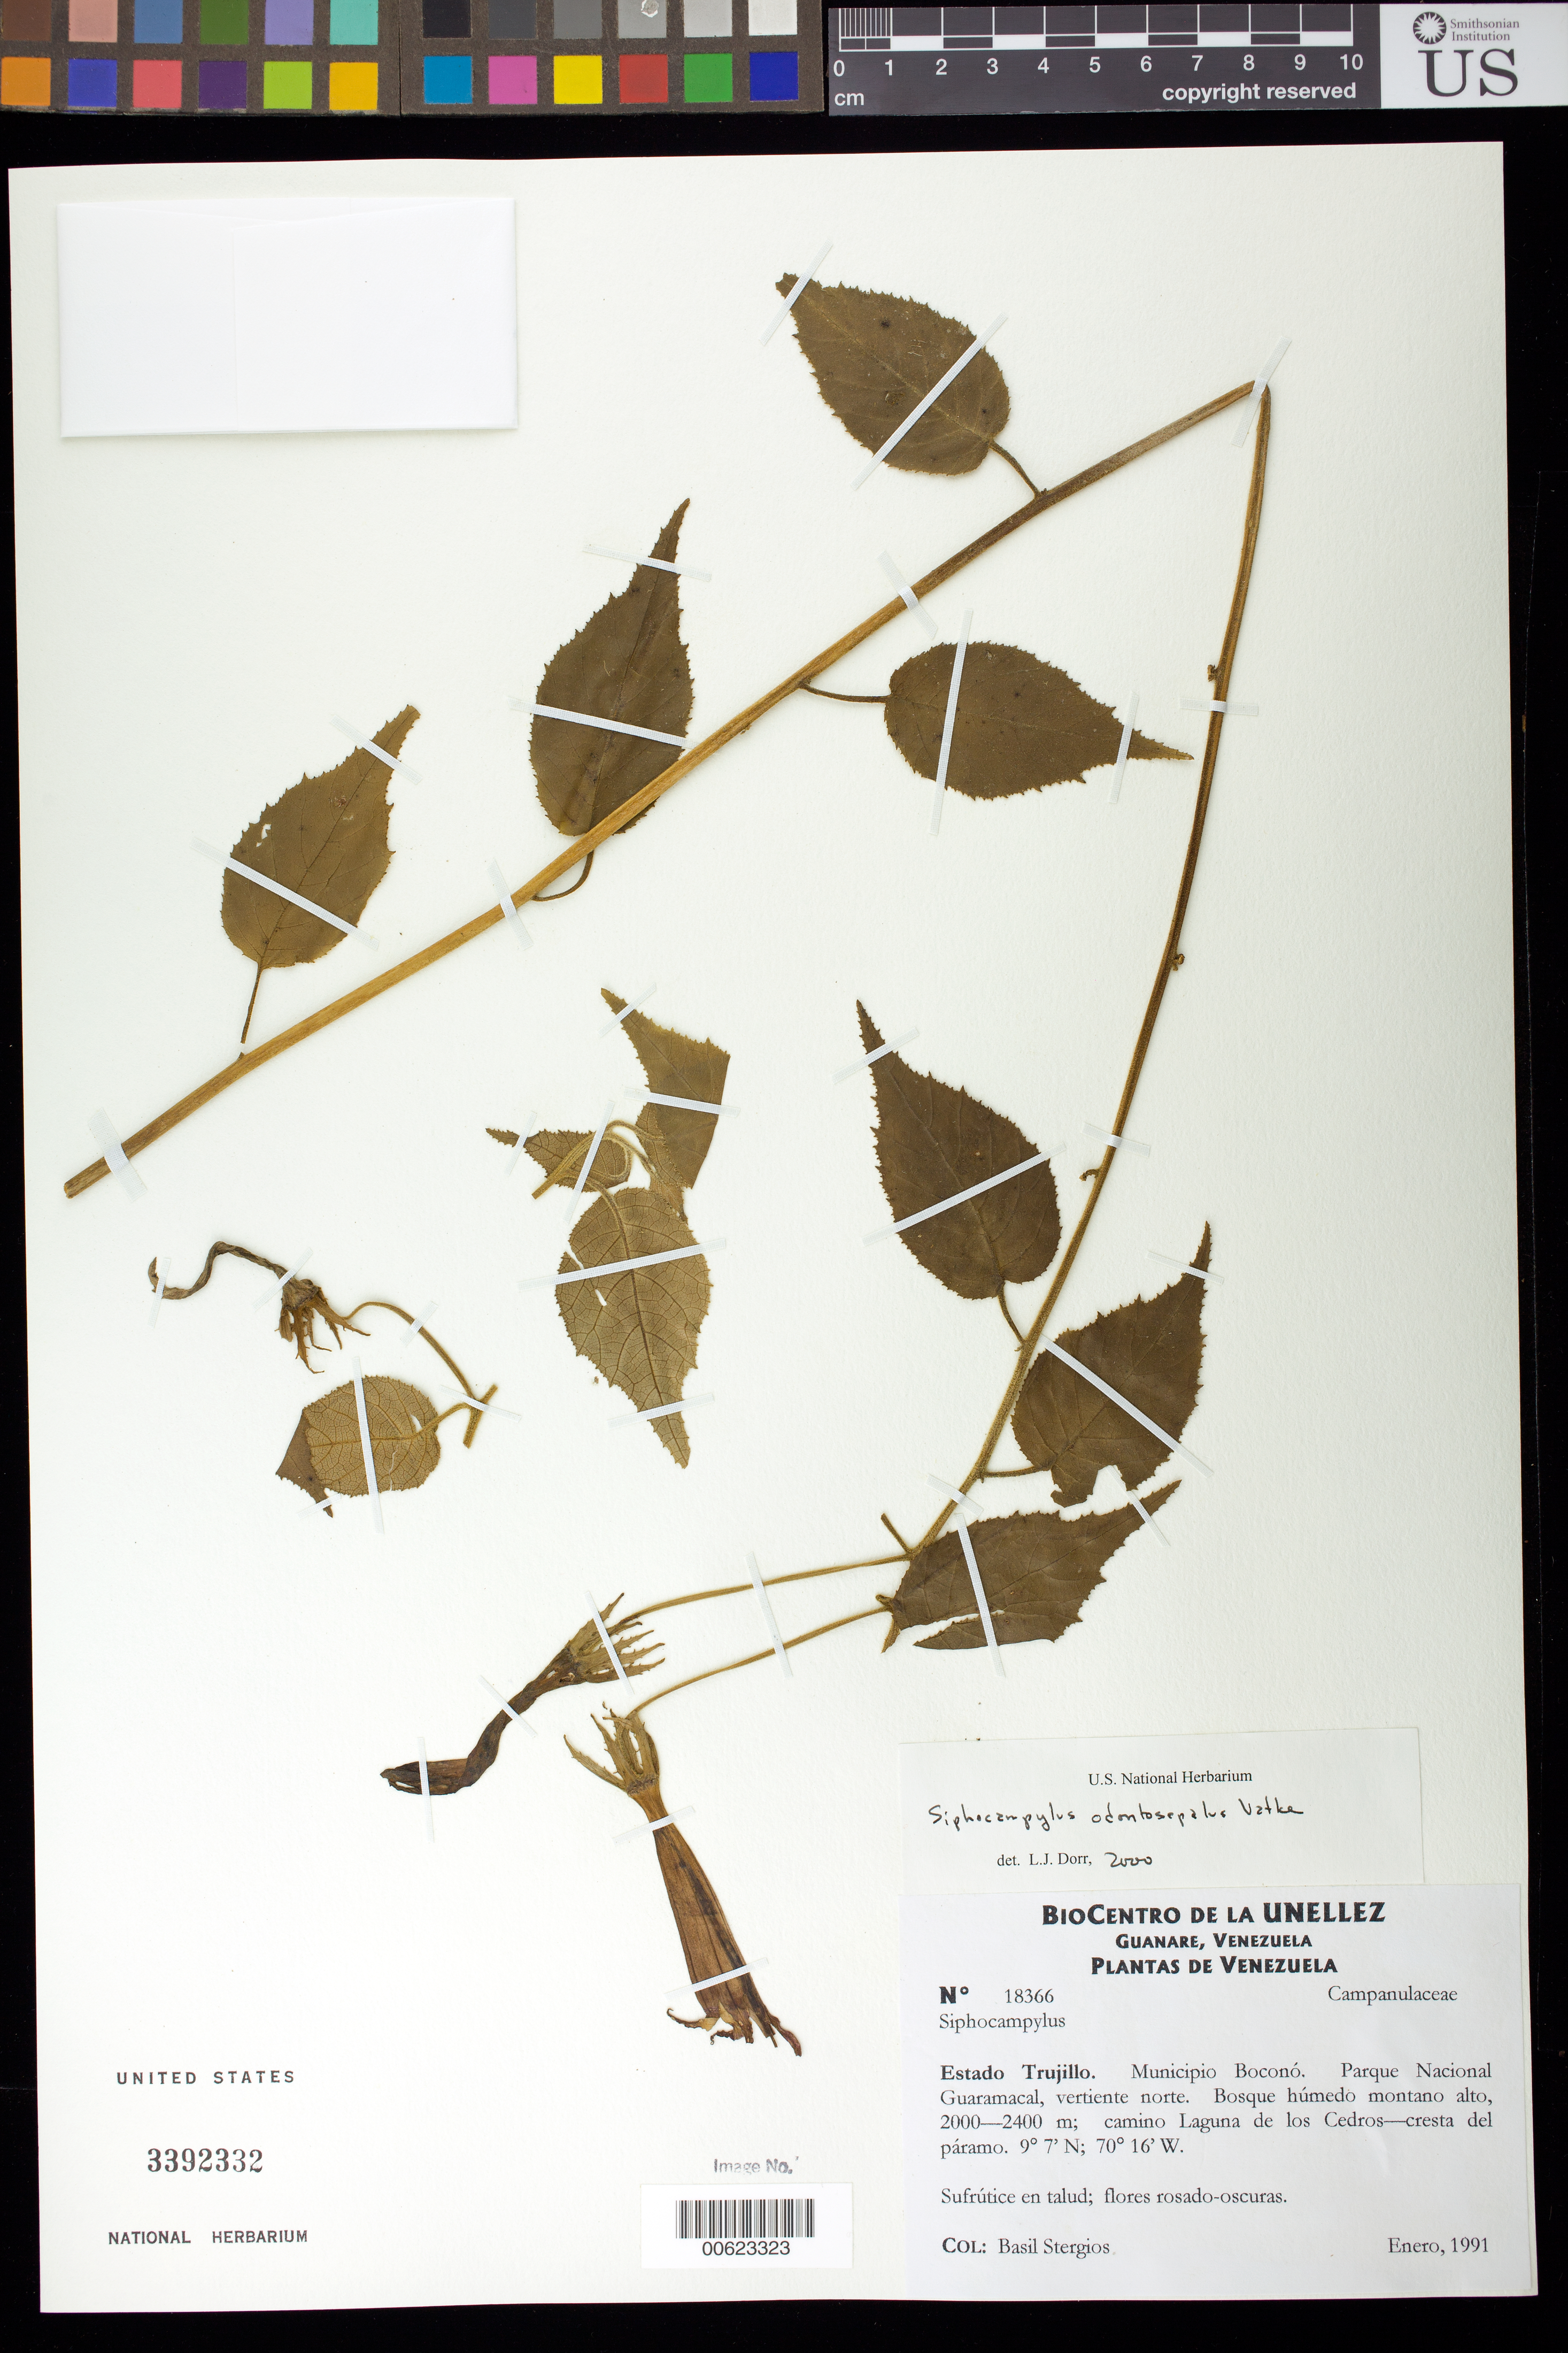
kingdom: Plantae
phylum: Tracheophyta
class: Magnoliopsida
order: Asterales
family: Campanulaceae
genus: Siphocampylus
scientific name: Siphocampylus odontosepalus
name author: Vatke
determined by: Dorr, L. J., (BOT), Smithsonian Institution - National Museum of Natural History (UNITED STATES)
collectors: B. G. Stergios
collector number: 18366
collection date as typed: Jan 1991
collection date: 1991-01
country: Venezuela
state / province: Trujillo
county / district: Boconó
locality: Parque Nacional Guaramacal, vertiente N, camino laguna de los Cedros-cresta del páramo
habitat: Bosque húmedo montano alto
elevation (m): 2000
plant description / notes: PORT, US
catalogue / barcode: US 3392332